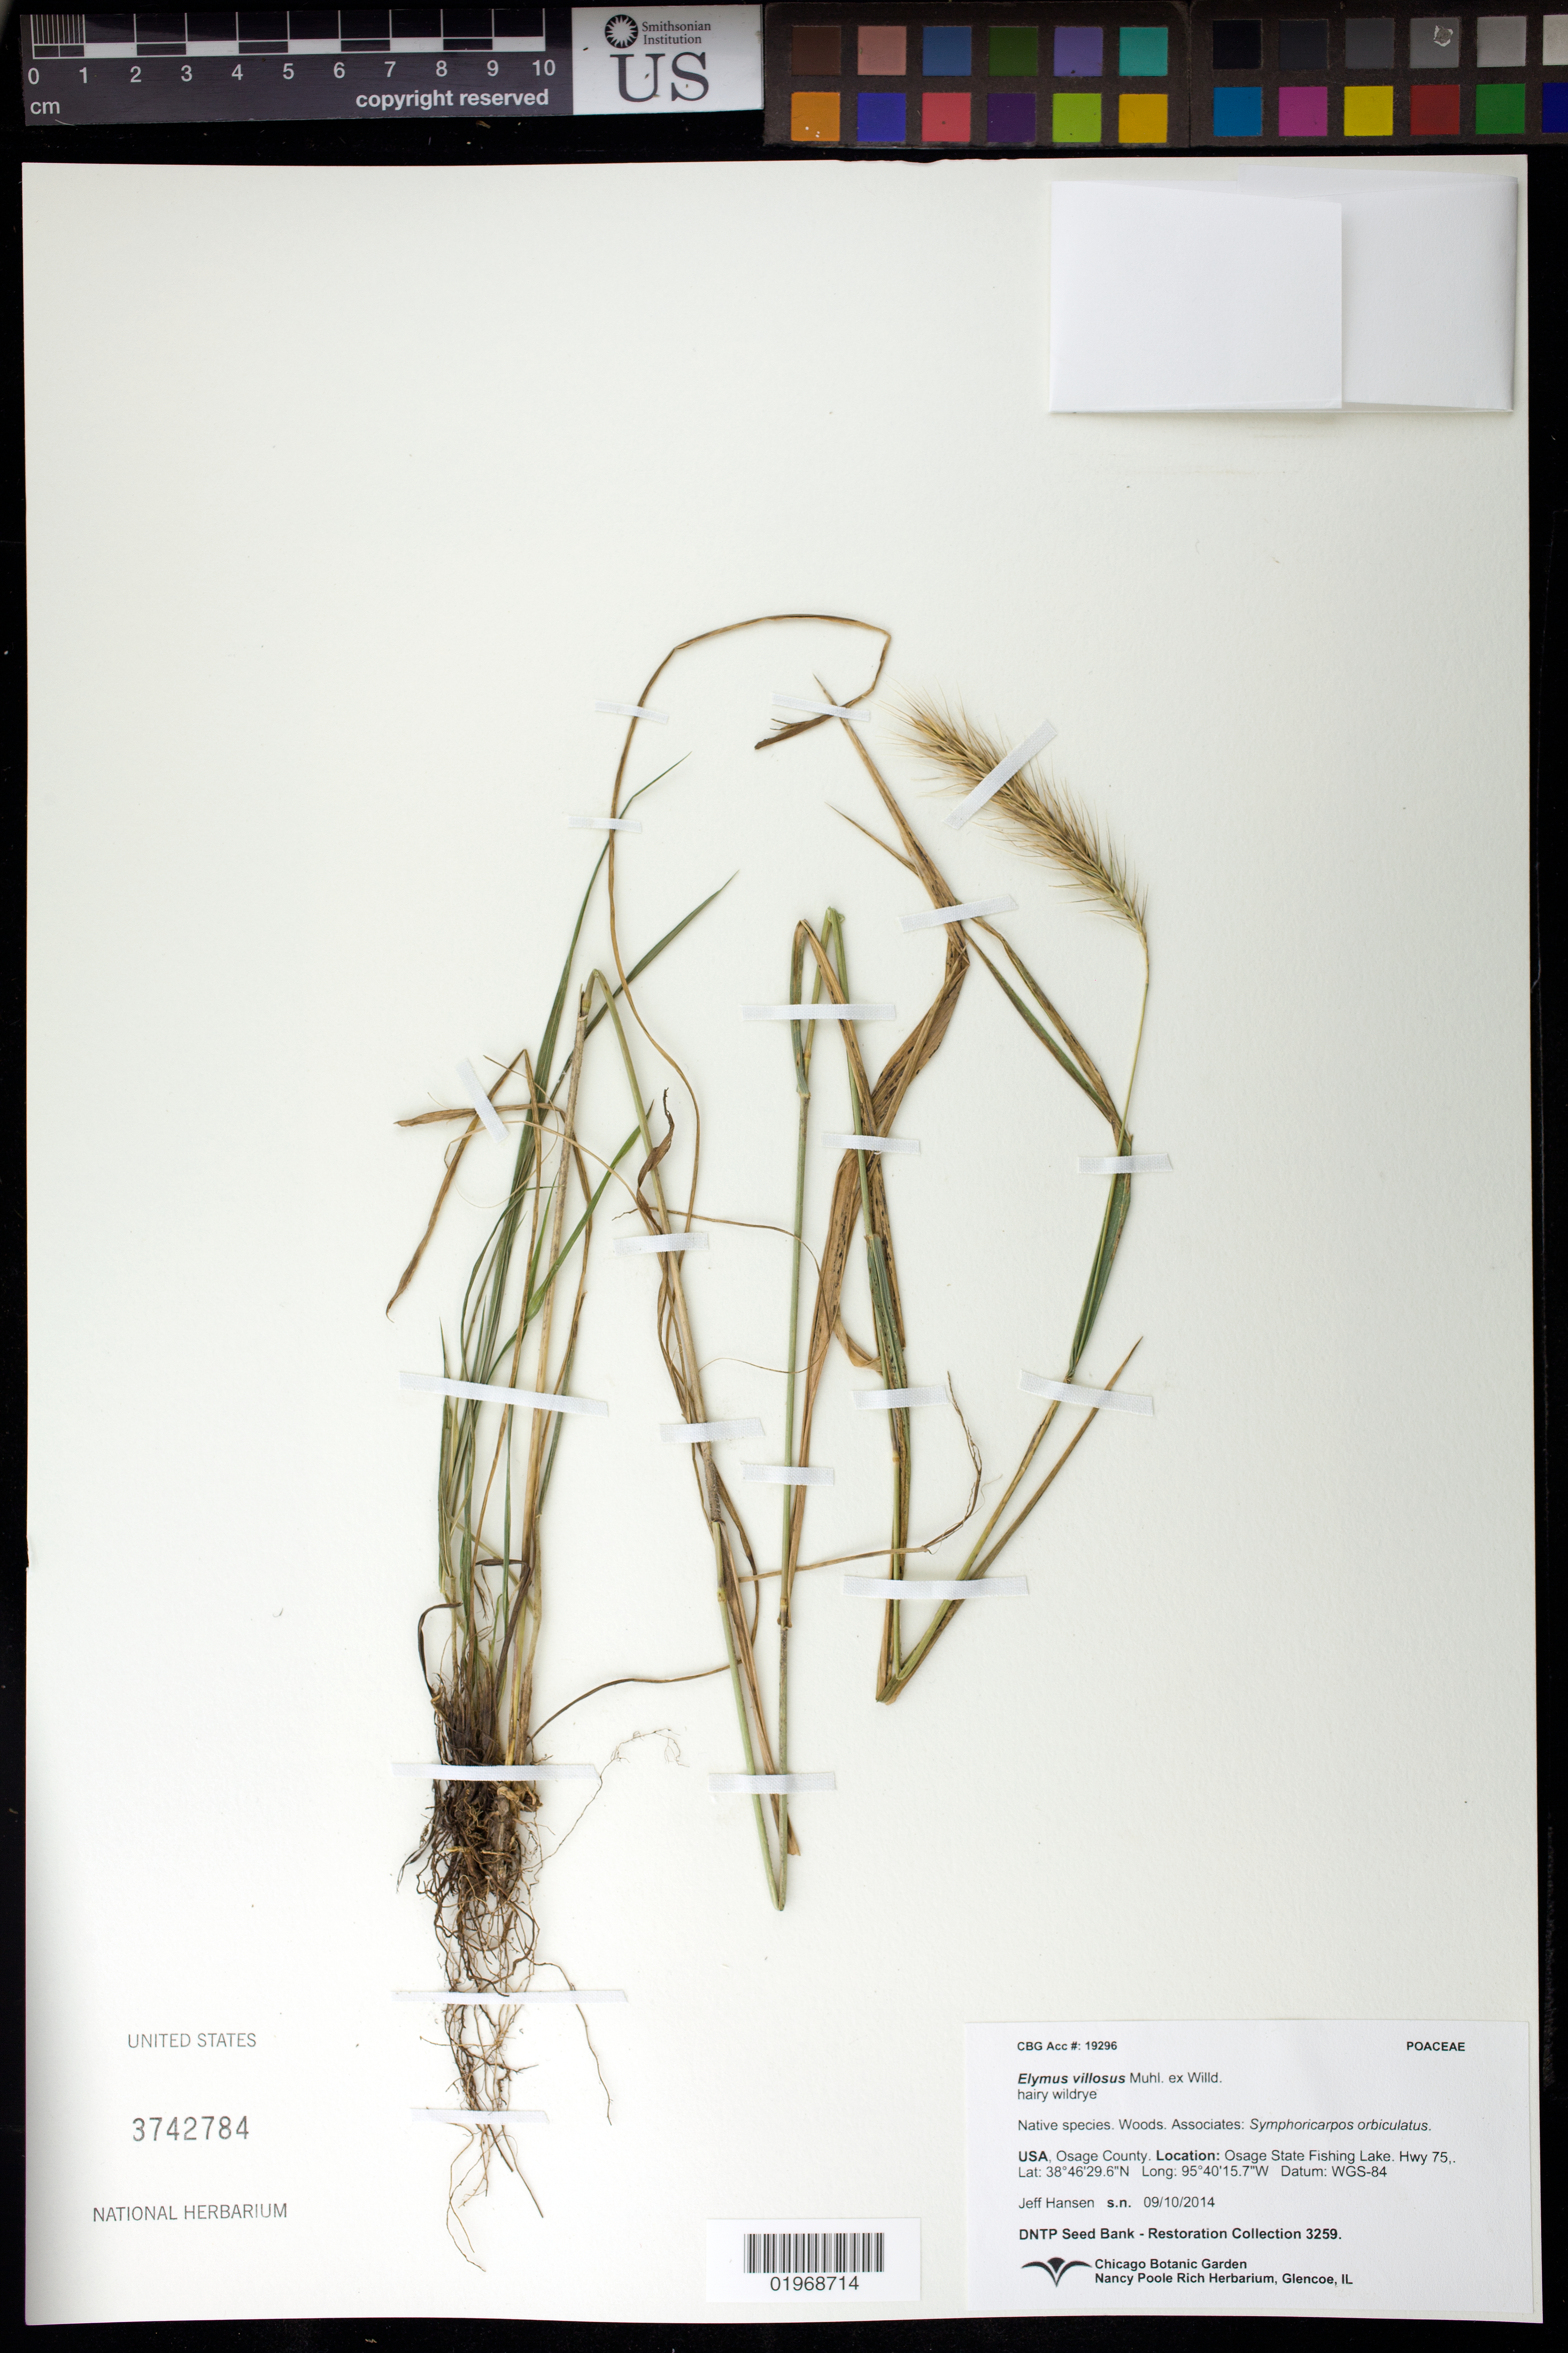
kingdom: Plantae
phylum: Tracheophyta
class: Liliopsida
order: Poales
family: Poaceae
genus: Elymus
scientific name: Elymus villosus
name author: Muhl. ex Willd.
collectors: J. Hansen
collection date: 2014-09-10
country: United States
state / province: Kansas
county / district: Osage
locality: Osage State Fishing Lake. Hwy 75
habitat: Woods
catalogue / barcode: US 3742784